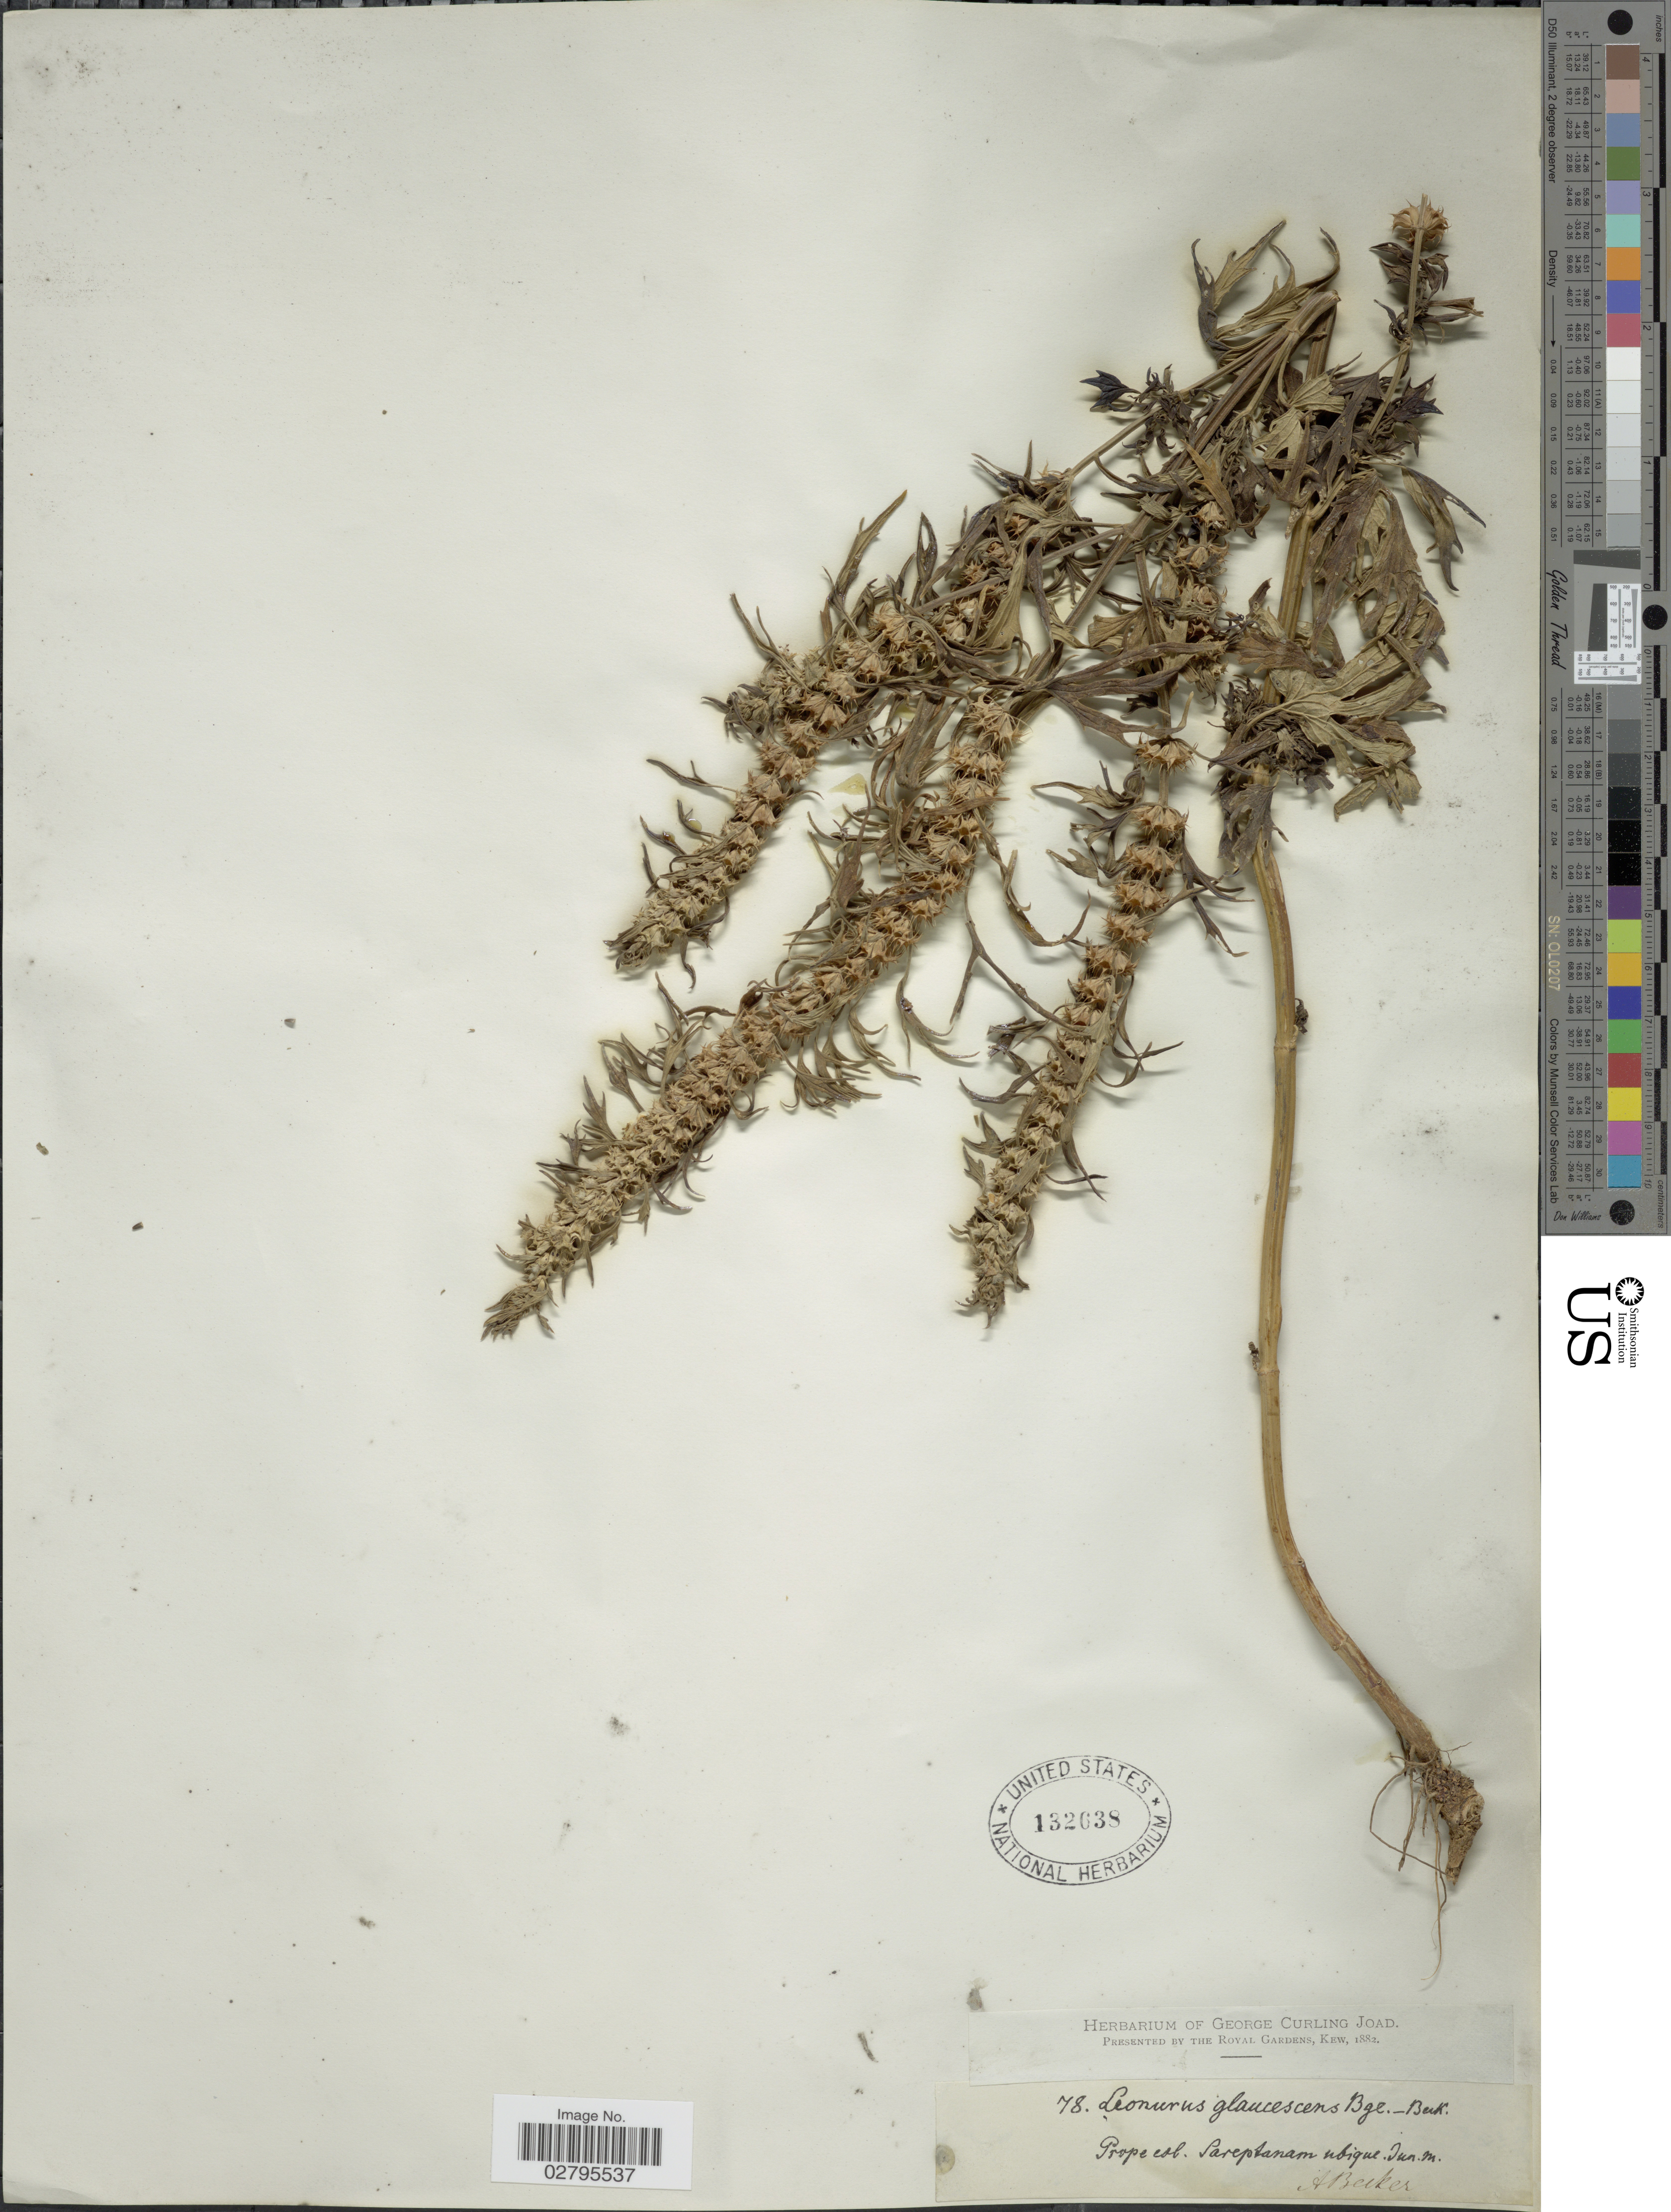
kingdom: Plantae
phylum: Tracheophyta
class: Magnoliopsida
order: Lamiales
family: Lamiaceae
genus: Leonurus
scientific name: Leonurus glaucescens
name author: Bunge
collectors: A. Becker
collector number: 78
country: Russian Federation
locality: Prope esl. Sareptanam ubique.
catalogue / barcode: US 132638